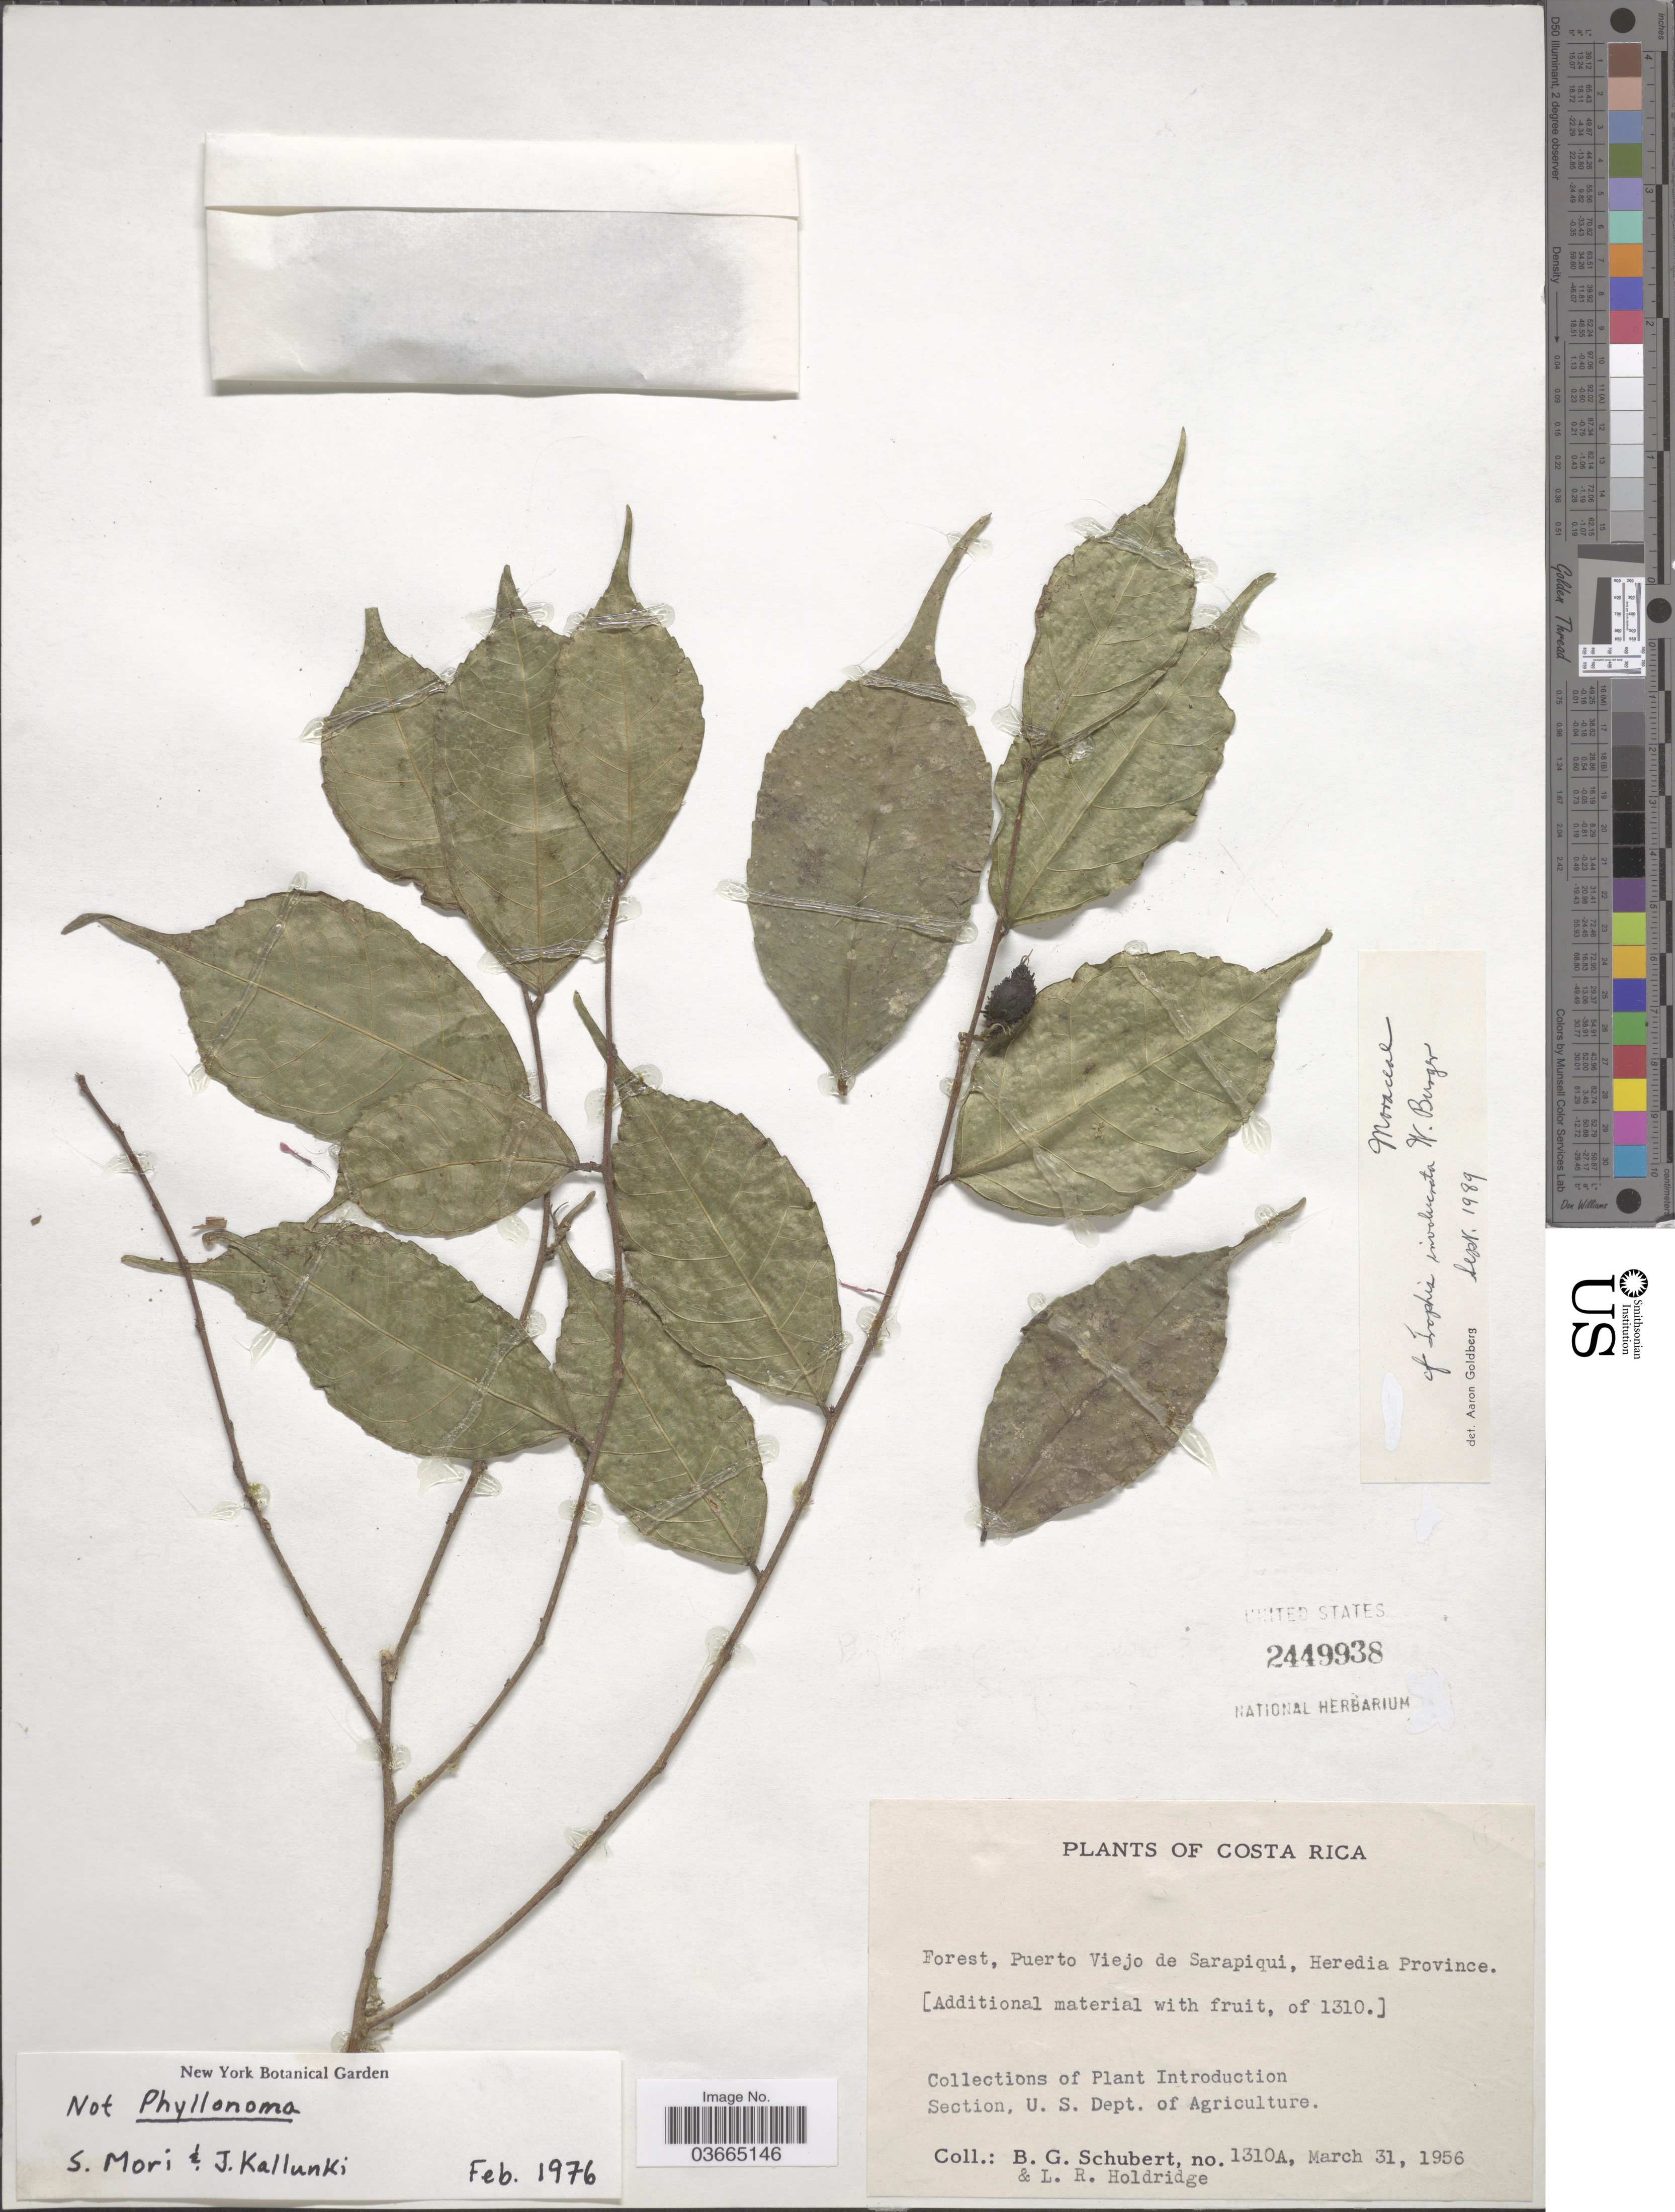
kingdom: Plantae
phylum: Tracheophyta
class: Magnoliopsida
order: Rosales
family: Moraceae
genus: Trophis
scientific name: Trophis involucrata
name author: W.C. Burger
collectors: B. Schubert & L. Holdridge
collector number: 1310A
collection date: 1956-03-31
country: Costa Rica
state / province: Heredia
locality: Forest, Puerto Viejo de Sarapiqui.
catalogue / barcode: US 2449938